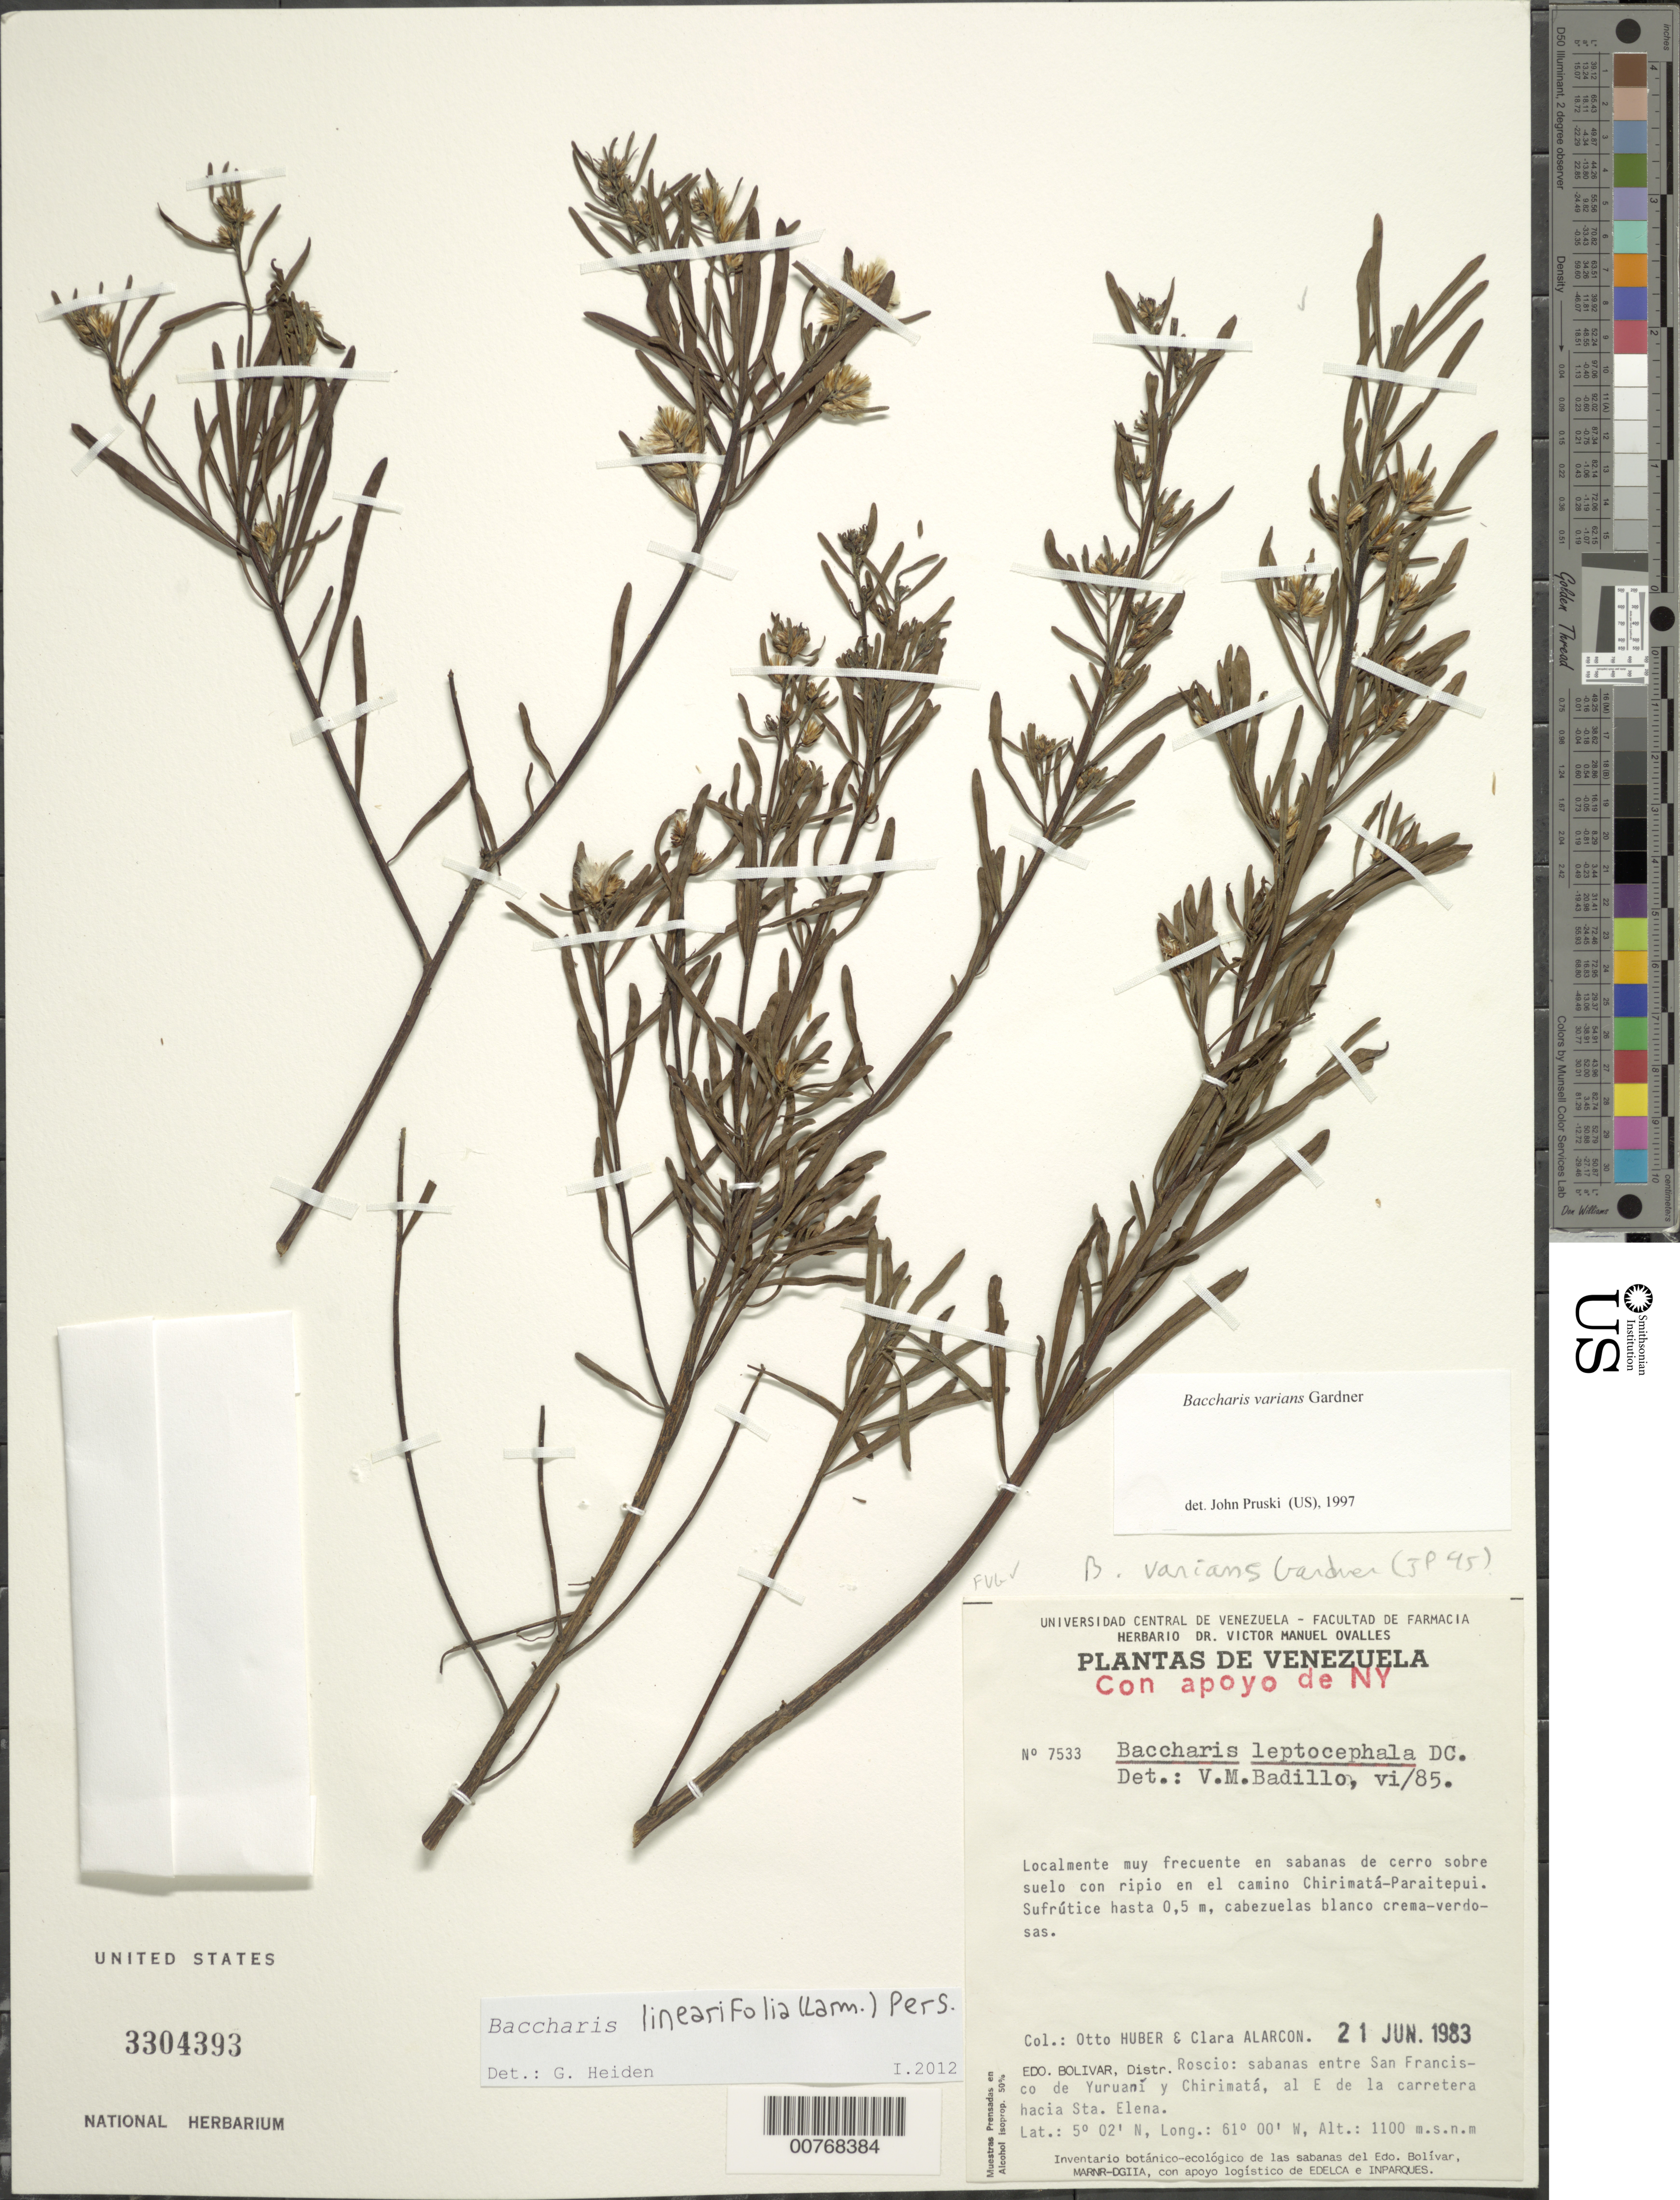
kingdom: Plantae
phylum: Tracheophyta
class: Magnoliopsida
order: Asterales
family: Asteraceae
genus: Baccharis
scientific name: Baccharis linearifolia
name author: (Lam.) Pers.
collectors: O. Huber & C. Alarcon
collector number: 7533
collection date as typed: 21-Jun-83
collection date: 1983-06-21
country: Venezuela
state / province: Bolívar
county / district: Roscio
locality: San Francisco de Yuraní to Chirimatá, E of Sta. Elena road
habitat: Hilly savannahs on ground with ripio en el camino Chirimata-Paraitepui.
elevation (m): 1100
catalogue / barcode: US 3304393